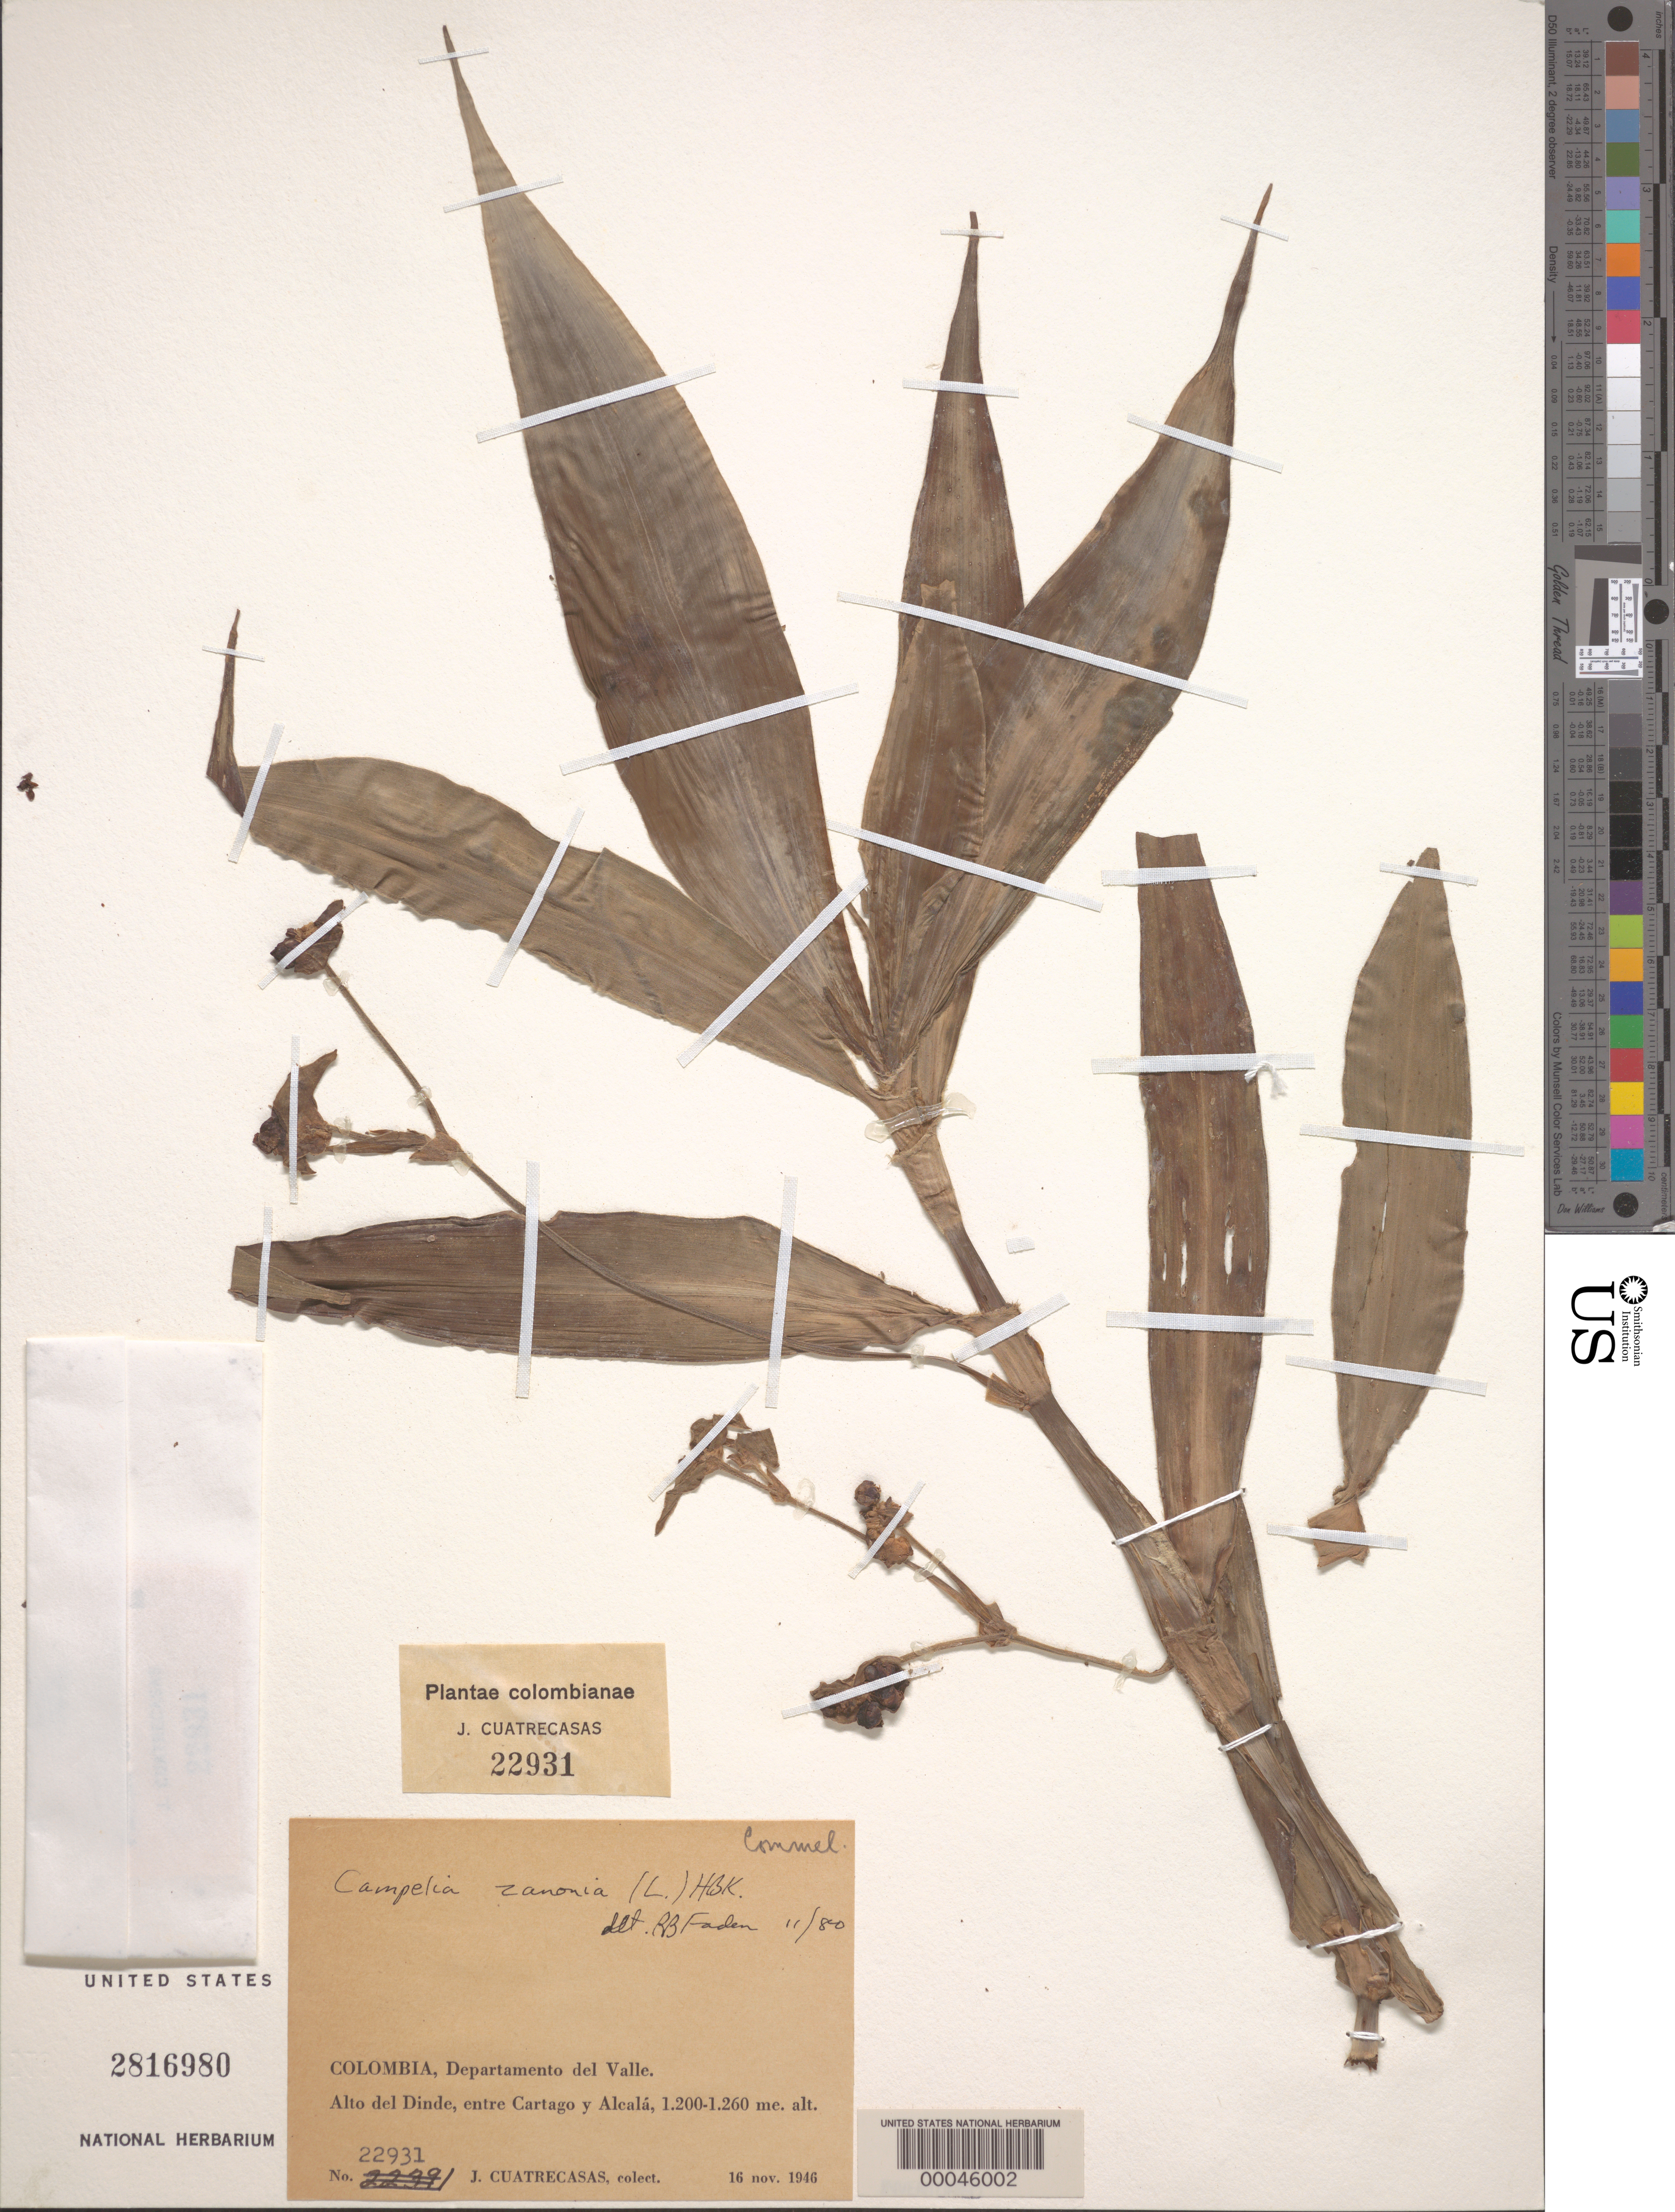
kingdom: Plantae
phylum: Tracheophyta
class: Liliopsida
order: Commelinales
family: Commelinaceae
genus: Tradescantia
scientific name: Tradescantia zanonia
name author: (L.) Sw.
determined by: Faden, Robert B., (US), Smithsonian Institution - National Museum of Natural History (UNITED STATES)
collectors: J. Cuatrecasas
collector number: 22931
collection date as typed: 16 Nov 1946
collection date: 1946-11-16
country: Colombia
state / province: Valle del Cauca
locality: Alto del Dinde, between Cartago and Alcala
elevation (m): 1200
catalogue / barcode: US 2816980